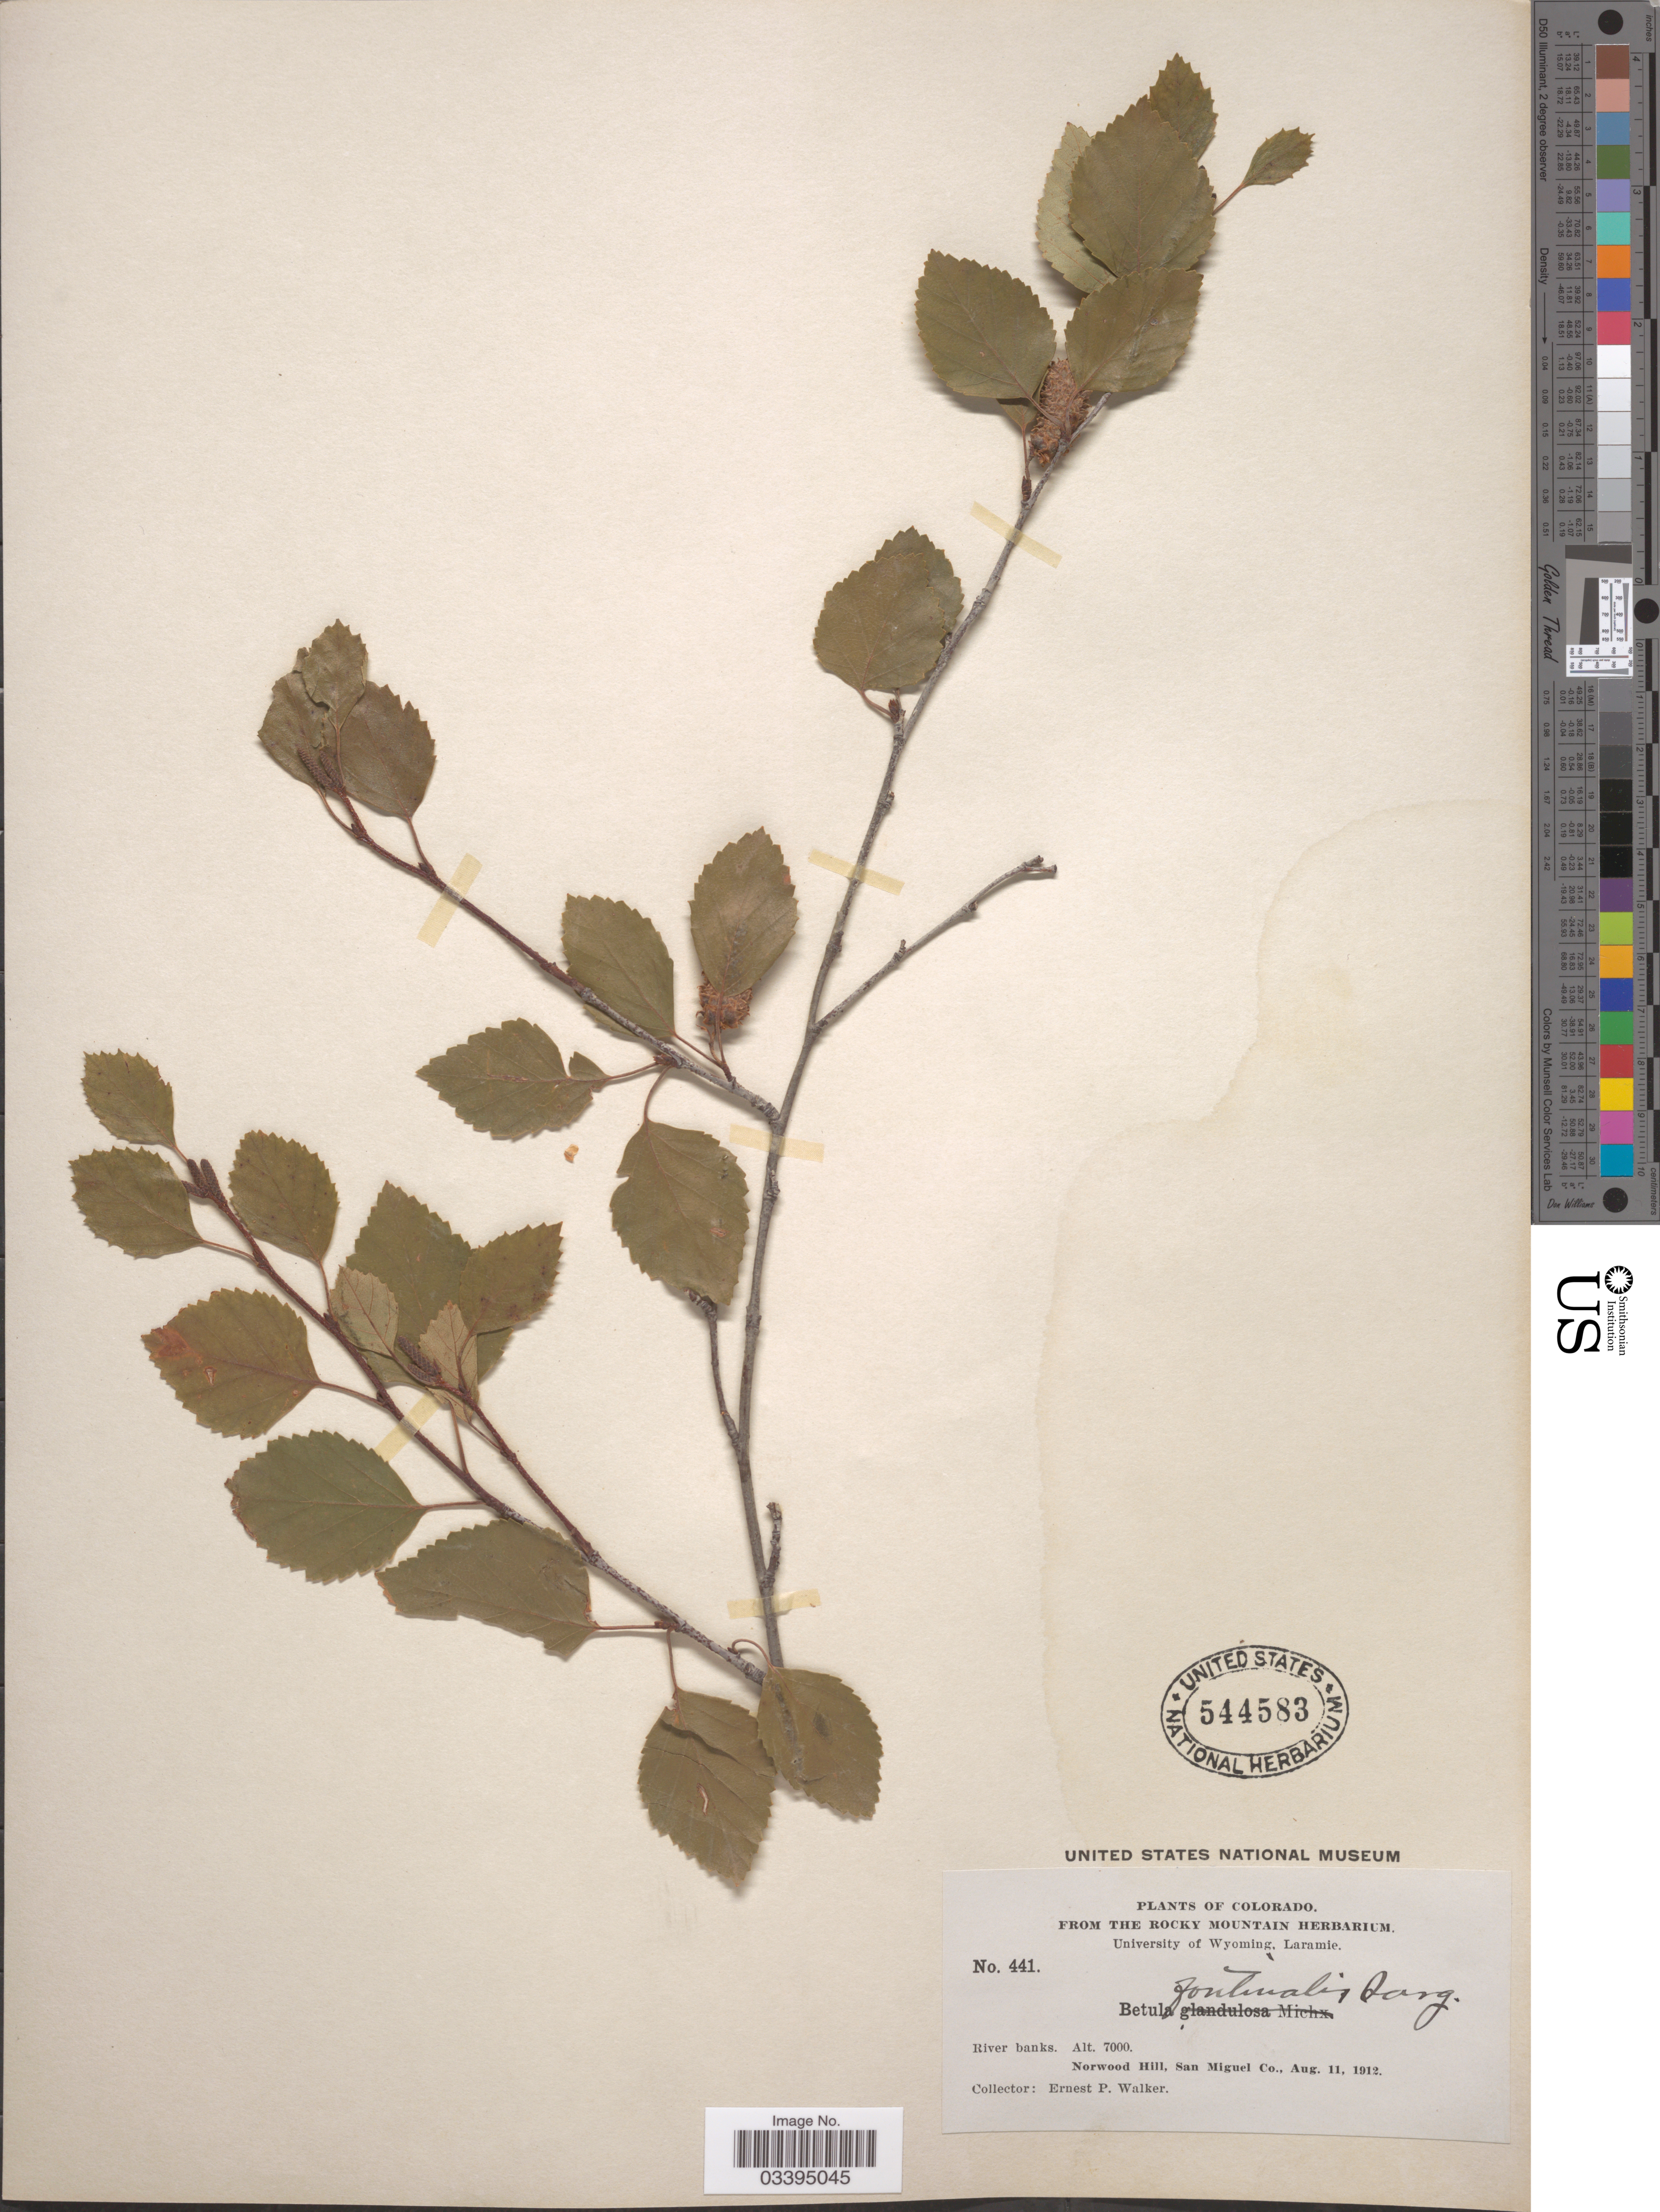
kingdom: Plantae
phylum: Tracheophyta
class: Magnoliopsida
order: Fagales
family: Betulaceae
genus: Betula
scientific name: Betula fontinalis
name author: Sarg.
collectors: E. P. Walker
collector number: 441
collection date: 1912-08-11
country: United States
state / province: Colorado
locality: Norwood Hill, San Miguel Co.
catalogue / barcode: US 544583